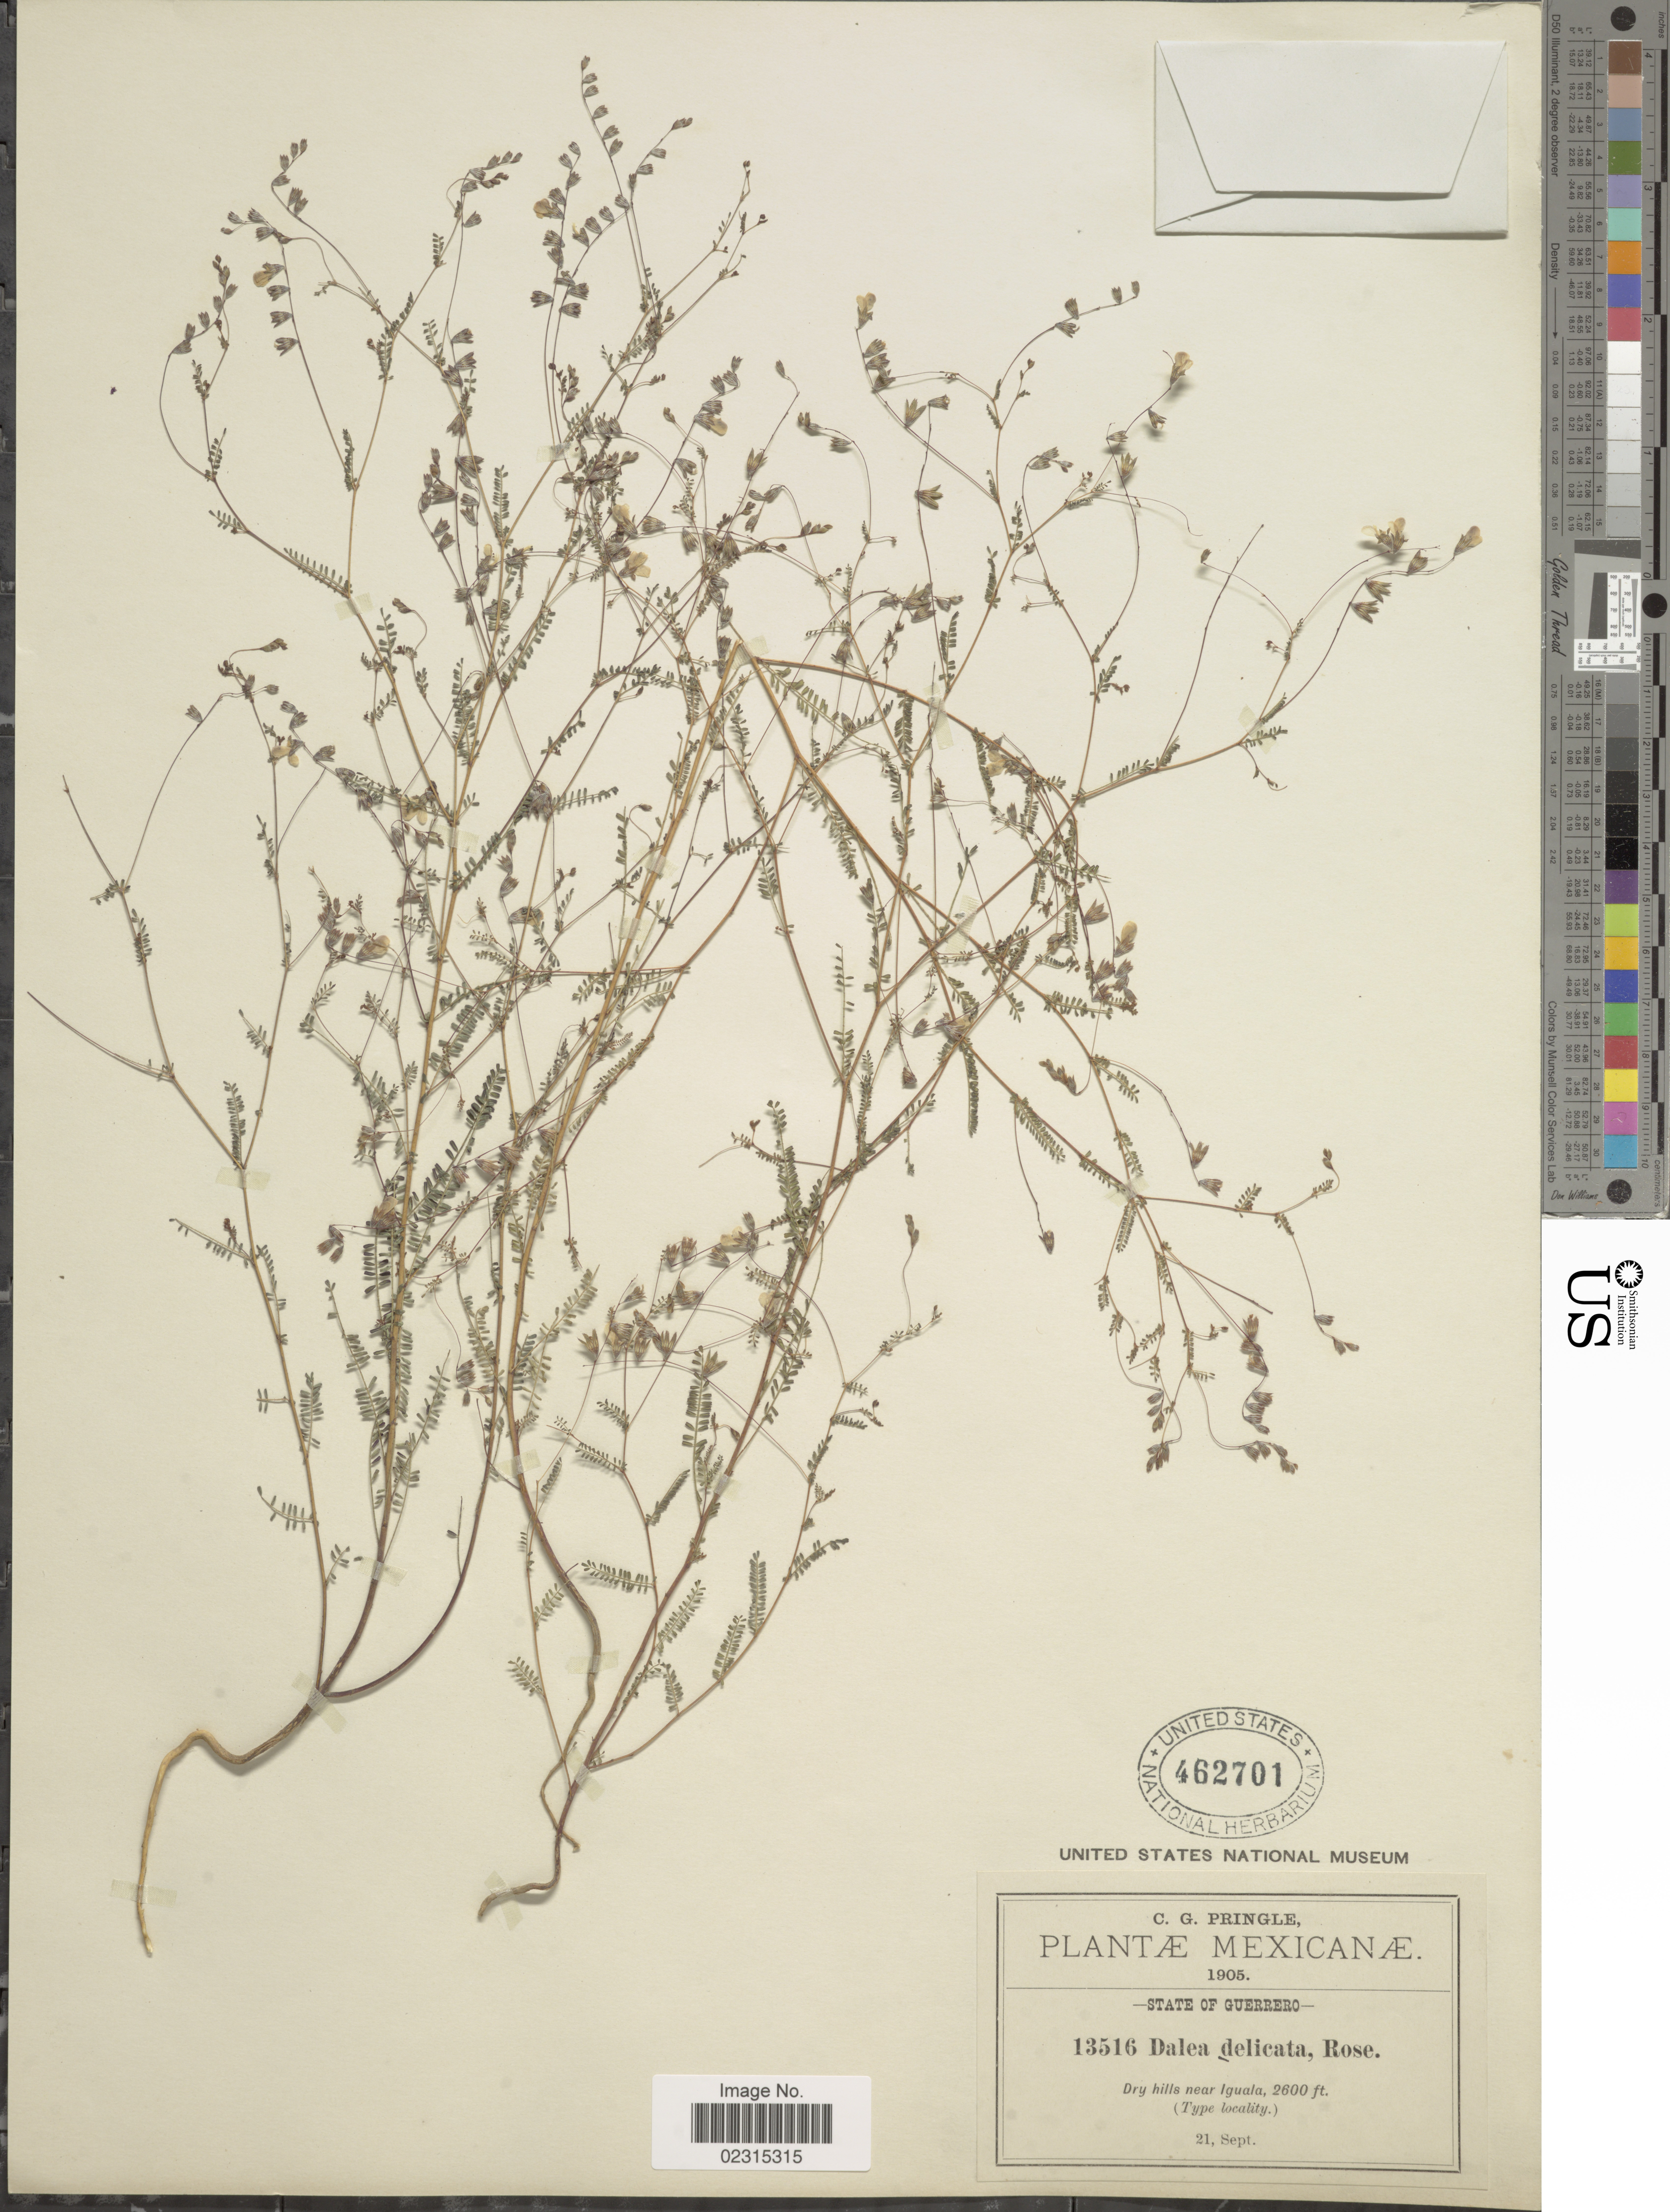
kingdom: Plantae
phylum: Tracheophyta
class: Magnoliopsida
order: Fabales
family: Fabaceae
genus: Marina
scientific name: Marina gracilis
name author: Liebm.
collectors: C. G. Pringle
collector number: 13516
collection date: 1905-09-21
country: Mexico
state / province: Guerrero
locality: Dry hills near Iguala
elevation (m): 792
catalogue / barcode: US 462701